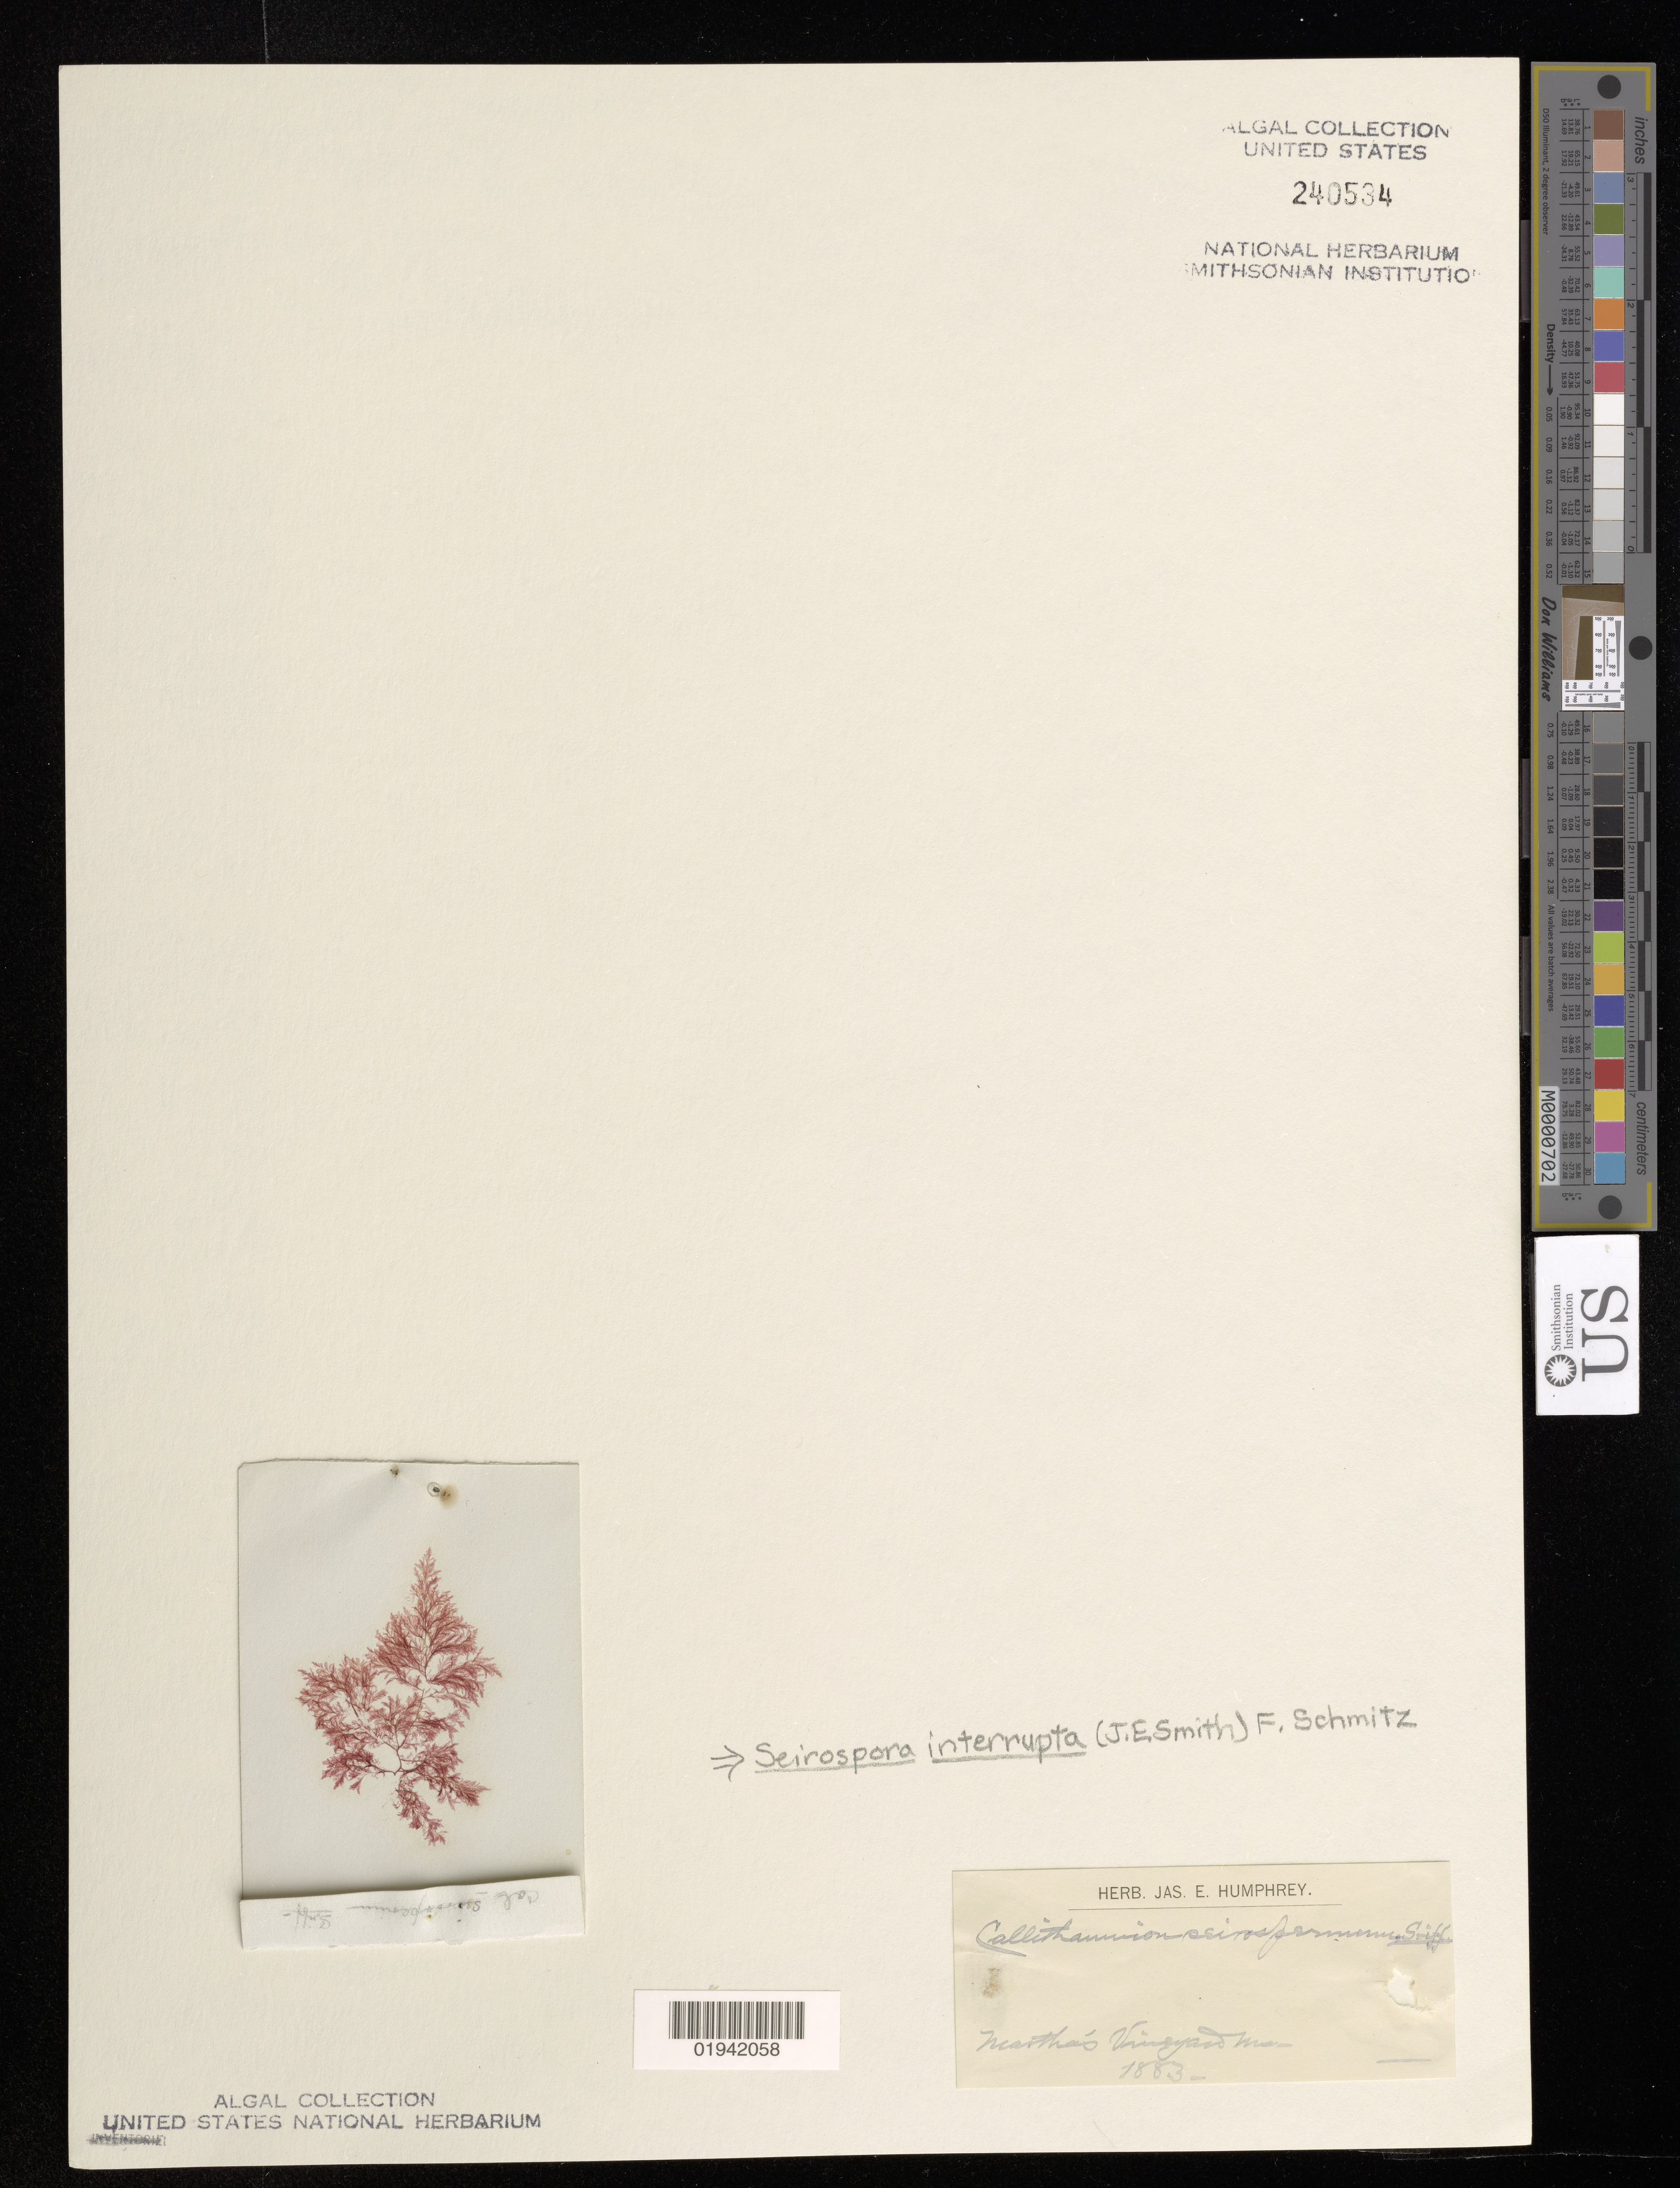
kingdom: Plantae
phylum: Rhodophyta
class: Florideophyceae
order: Ceramiales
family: Callithamniaceae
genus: Seirospora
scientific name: Seirospora interrupta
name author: (Sm.) F. Schmitz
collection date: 1883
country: United States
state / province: Missouri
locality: Martha's Vineyard.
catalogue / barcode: US 240534